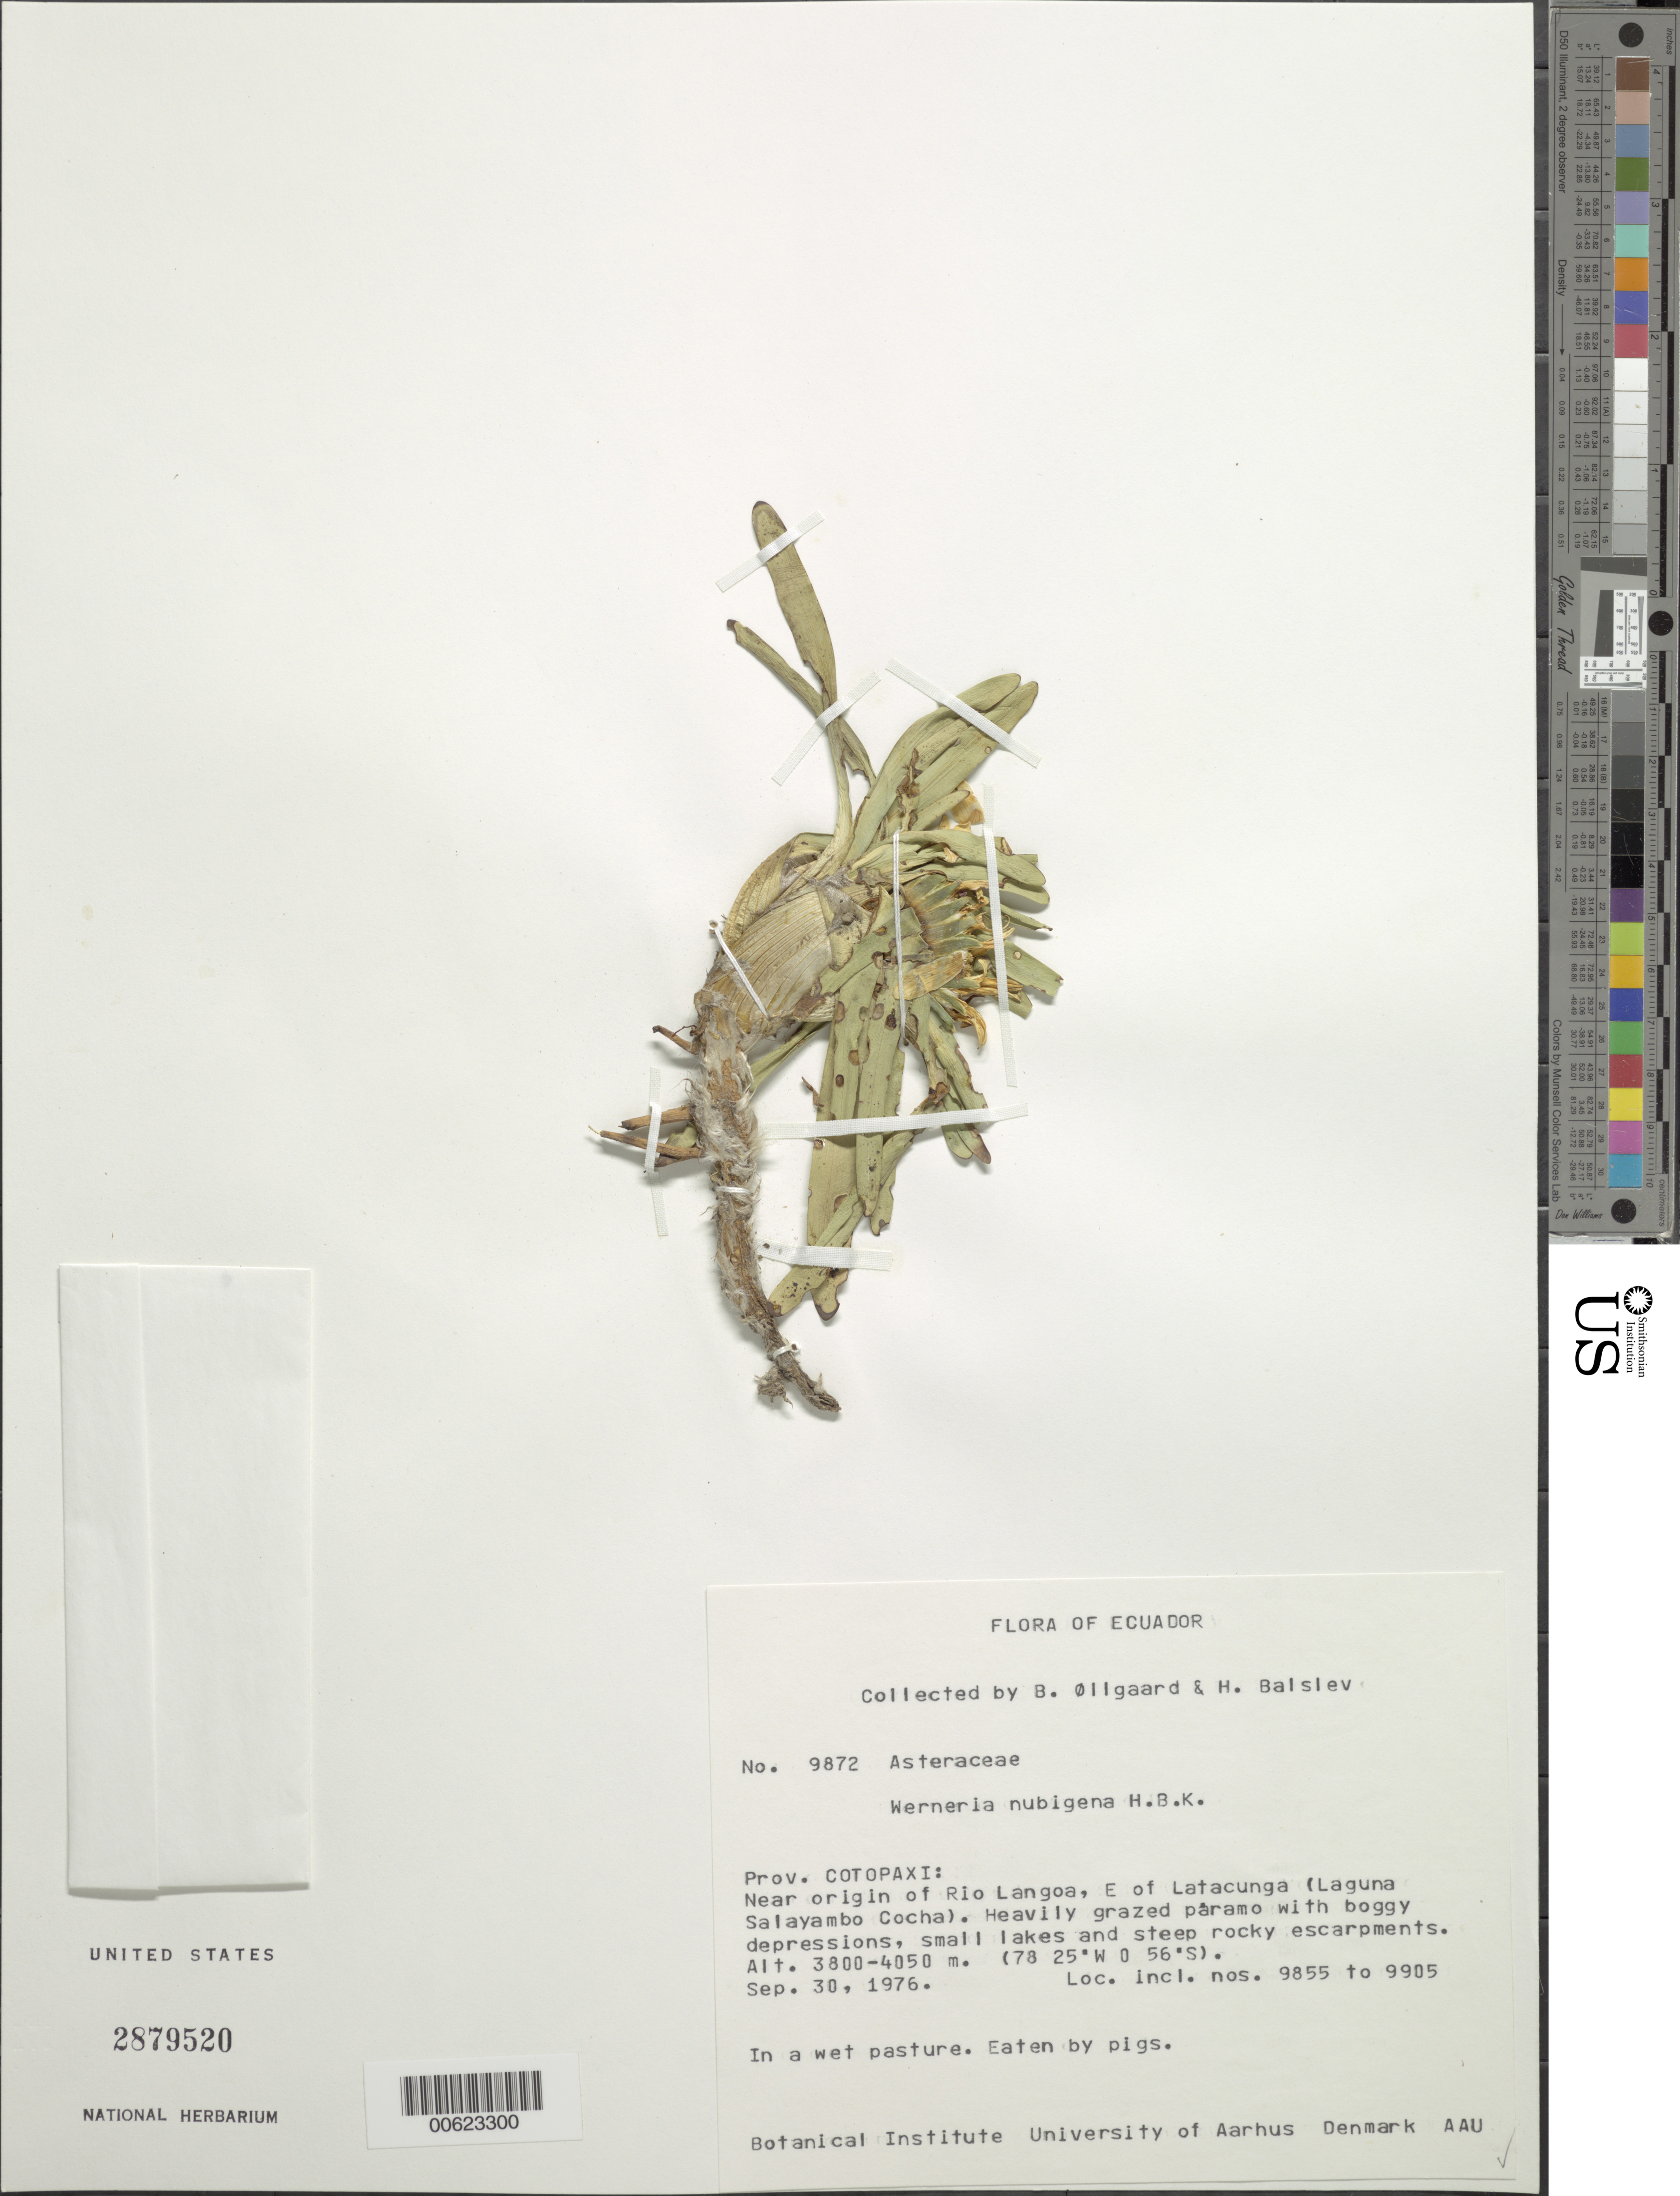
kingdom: Plantae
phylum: Tracheophyta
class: Magnoliopsida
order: Asterales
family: Asteraceae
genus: Werneria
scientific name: Werneria nubigena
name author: Kunth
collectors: L. Mille & H. Balslev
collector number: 9872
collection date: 1976-09-30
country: Ecuador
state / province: Cotopaxi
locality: Río Langoa, near origin of Río Langoa, E of Latacunga (Laguna Salayambo Cocha).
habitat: Wet pasture. Heavily grazed páramo with boggy depressions, small lakes and steep rocky escarpments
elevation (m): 3800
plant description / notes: Eaten by pigs.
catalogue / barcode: US 2879520